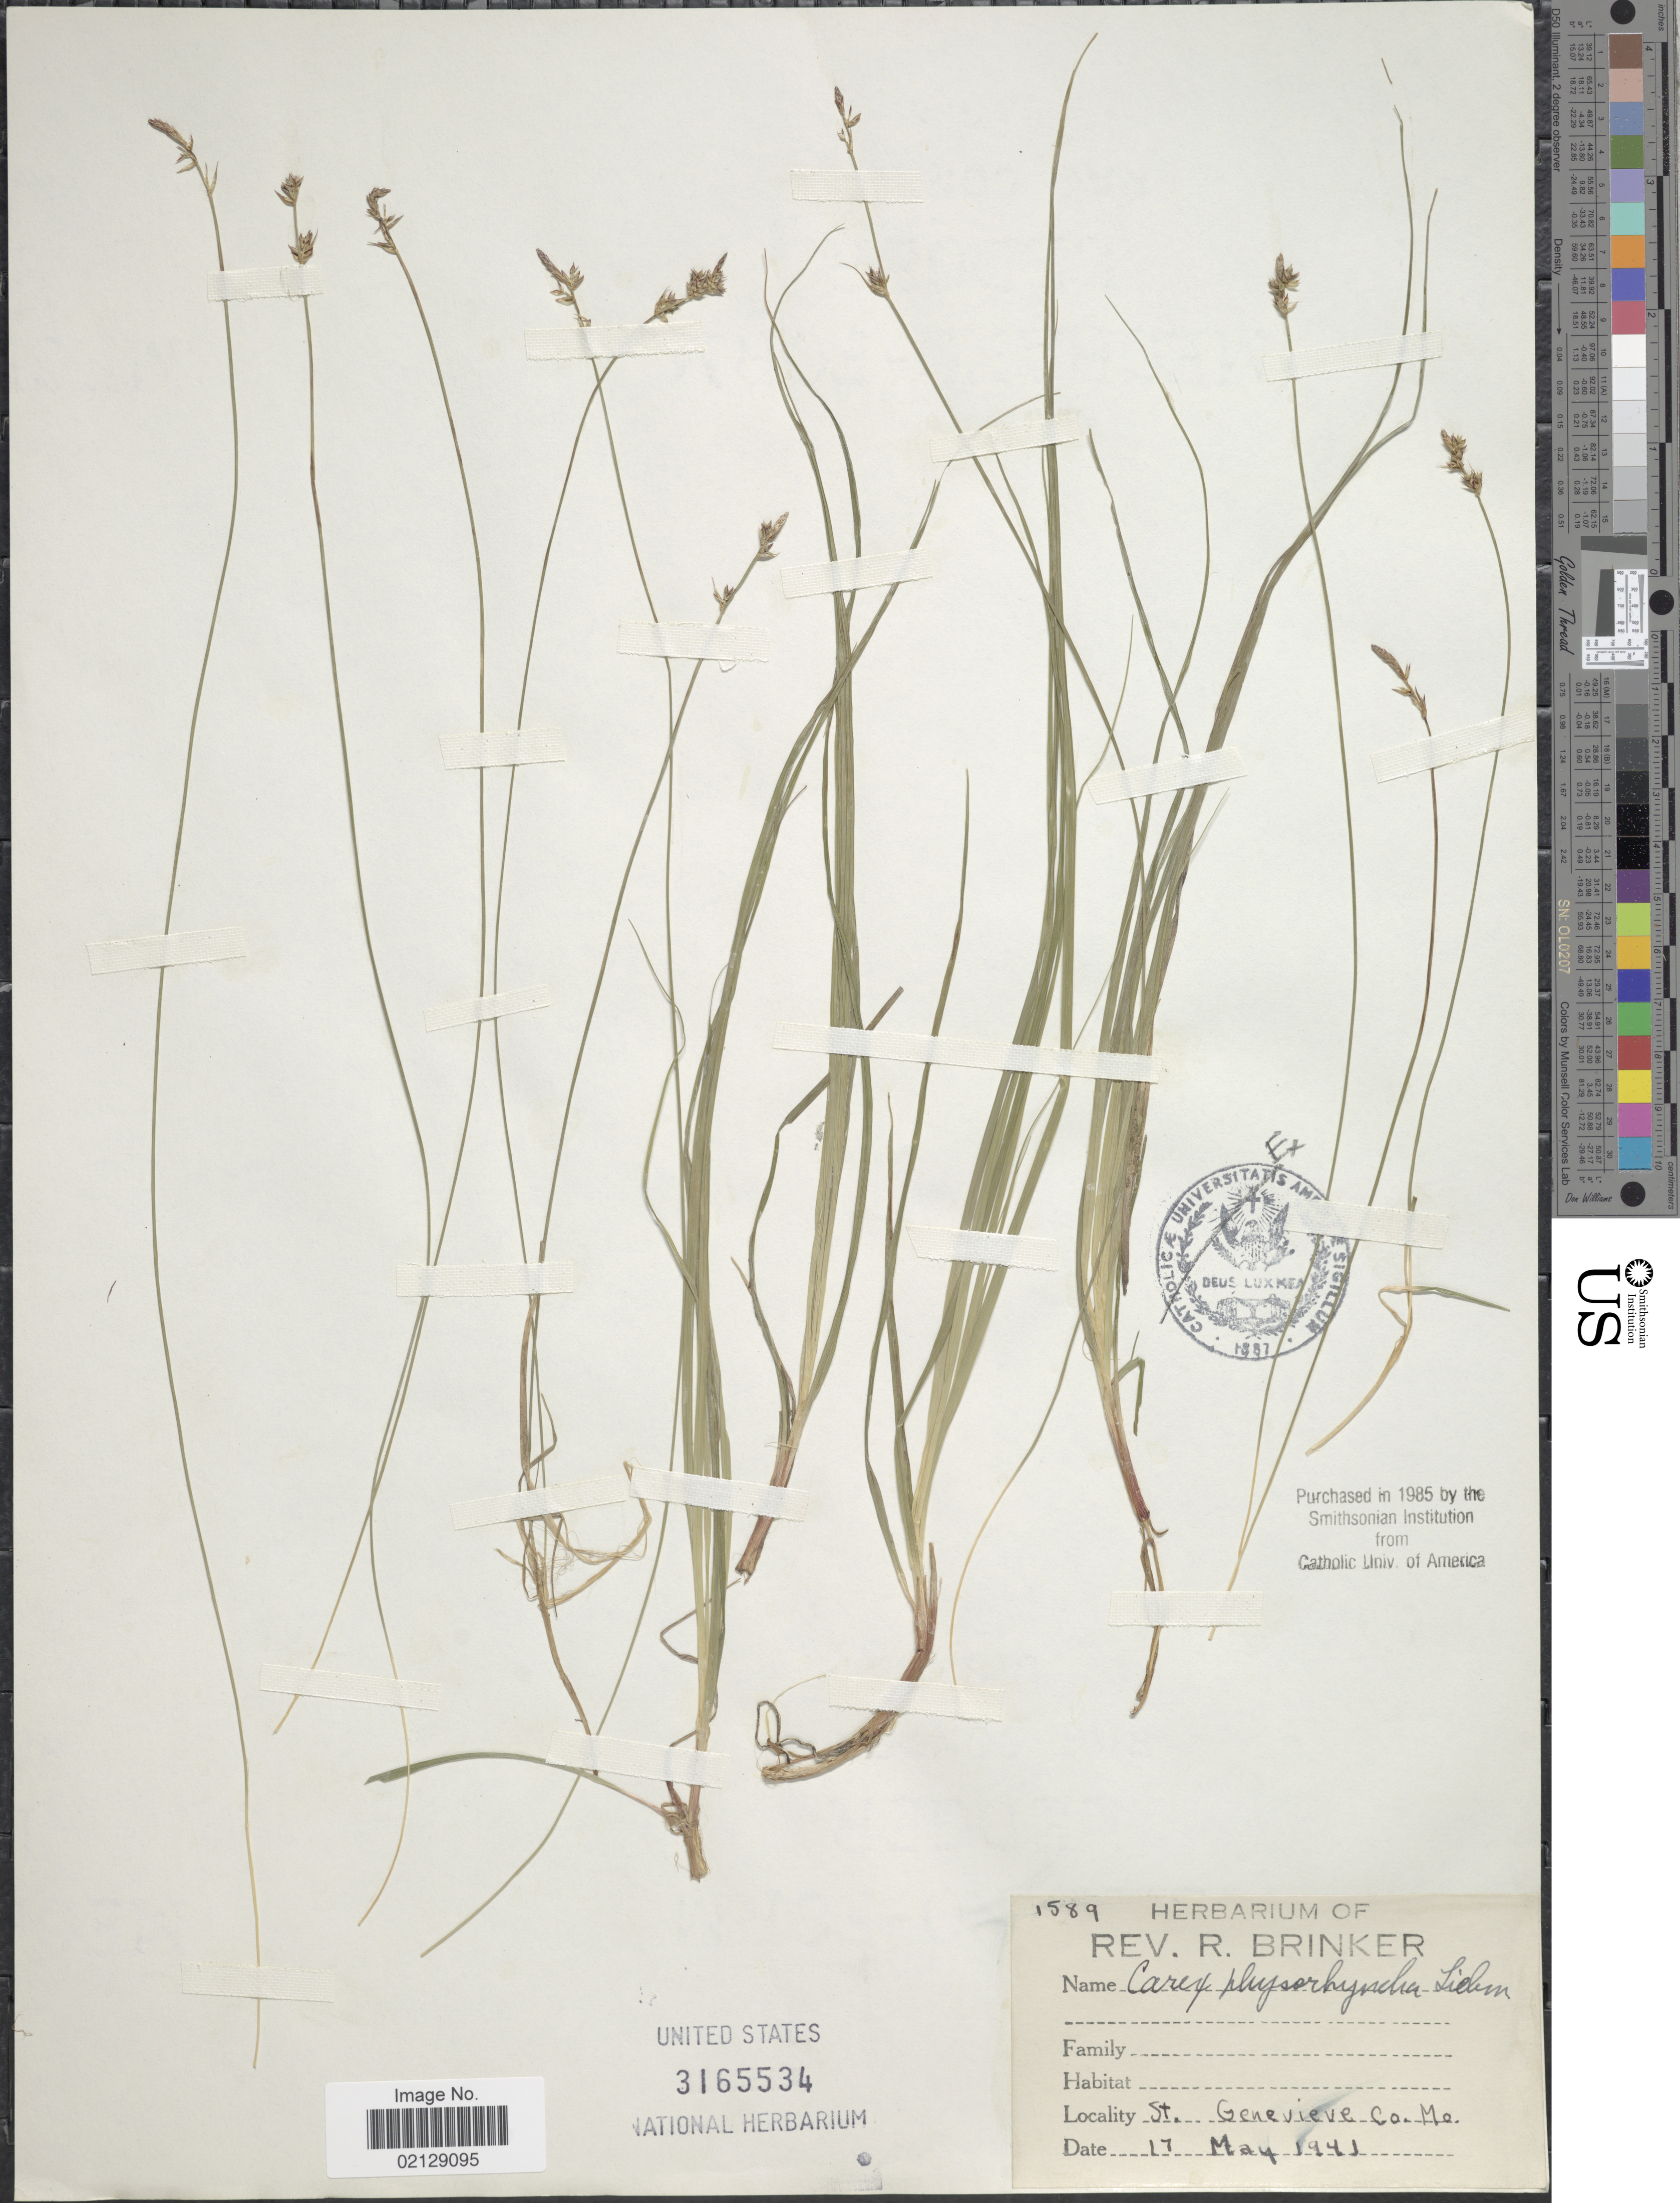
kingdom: Plantae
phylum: Tracheophyta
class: Liliopsida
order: Poales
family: Cyperaceae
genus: Carex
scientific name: Carex physorhyncha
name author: Liebm. ex Steud.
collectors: ex herb. Rev. R. Brinker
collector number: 1589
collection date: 1941-05-17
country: United States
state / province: Missouri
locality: St. Genevieve Co., Mo.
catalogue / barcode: US 3165534